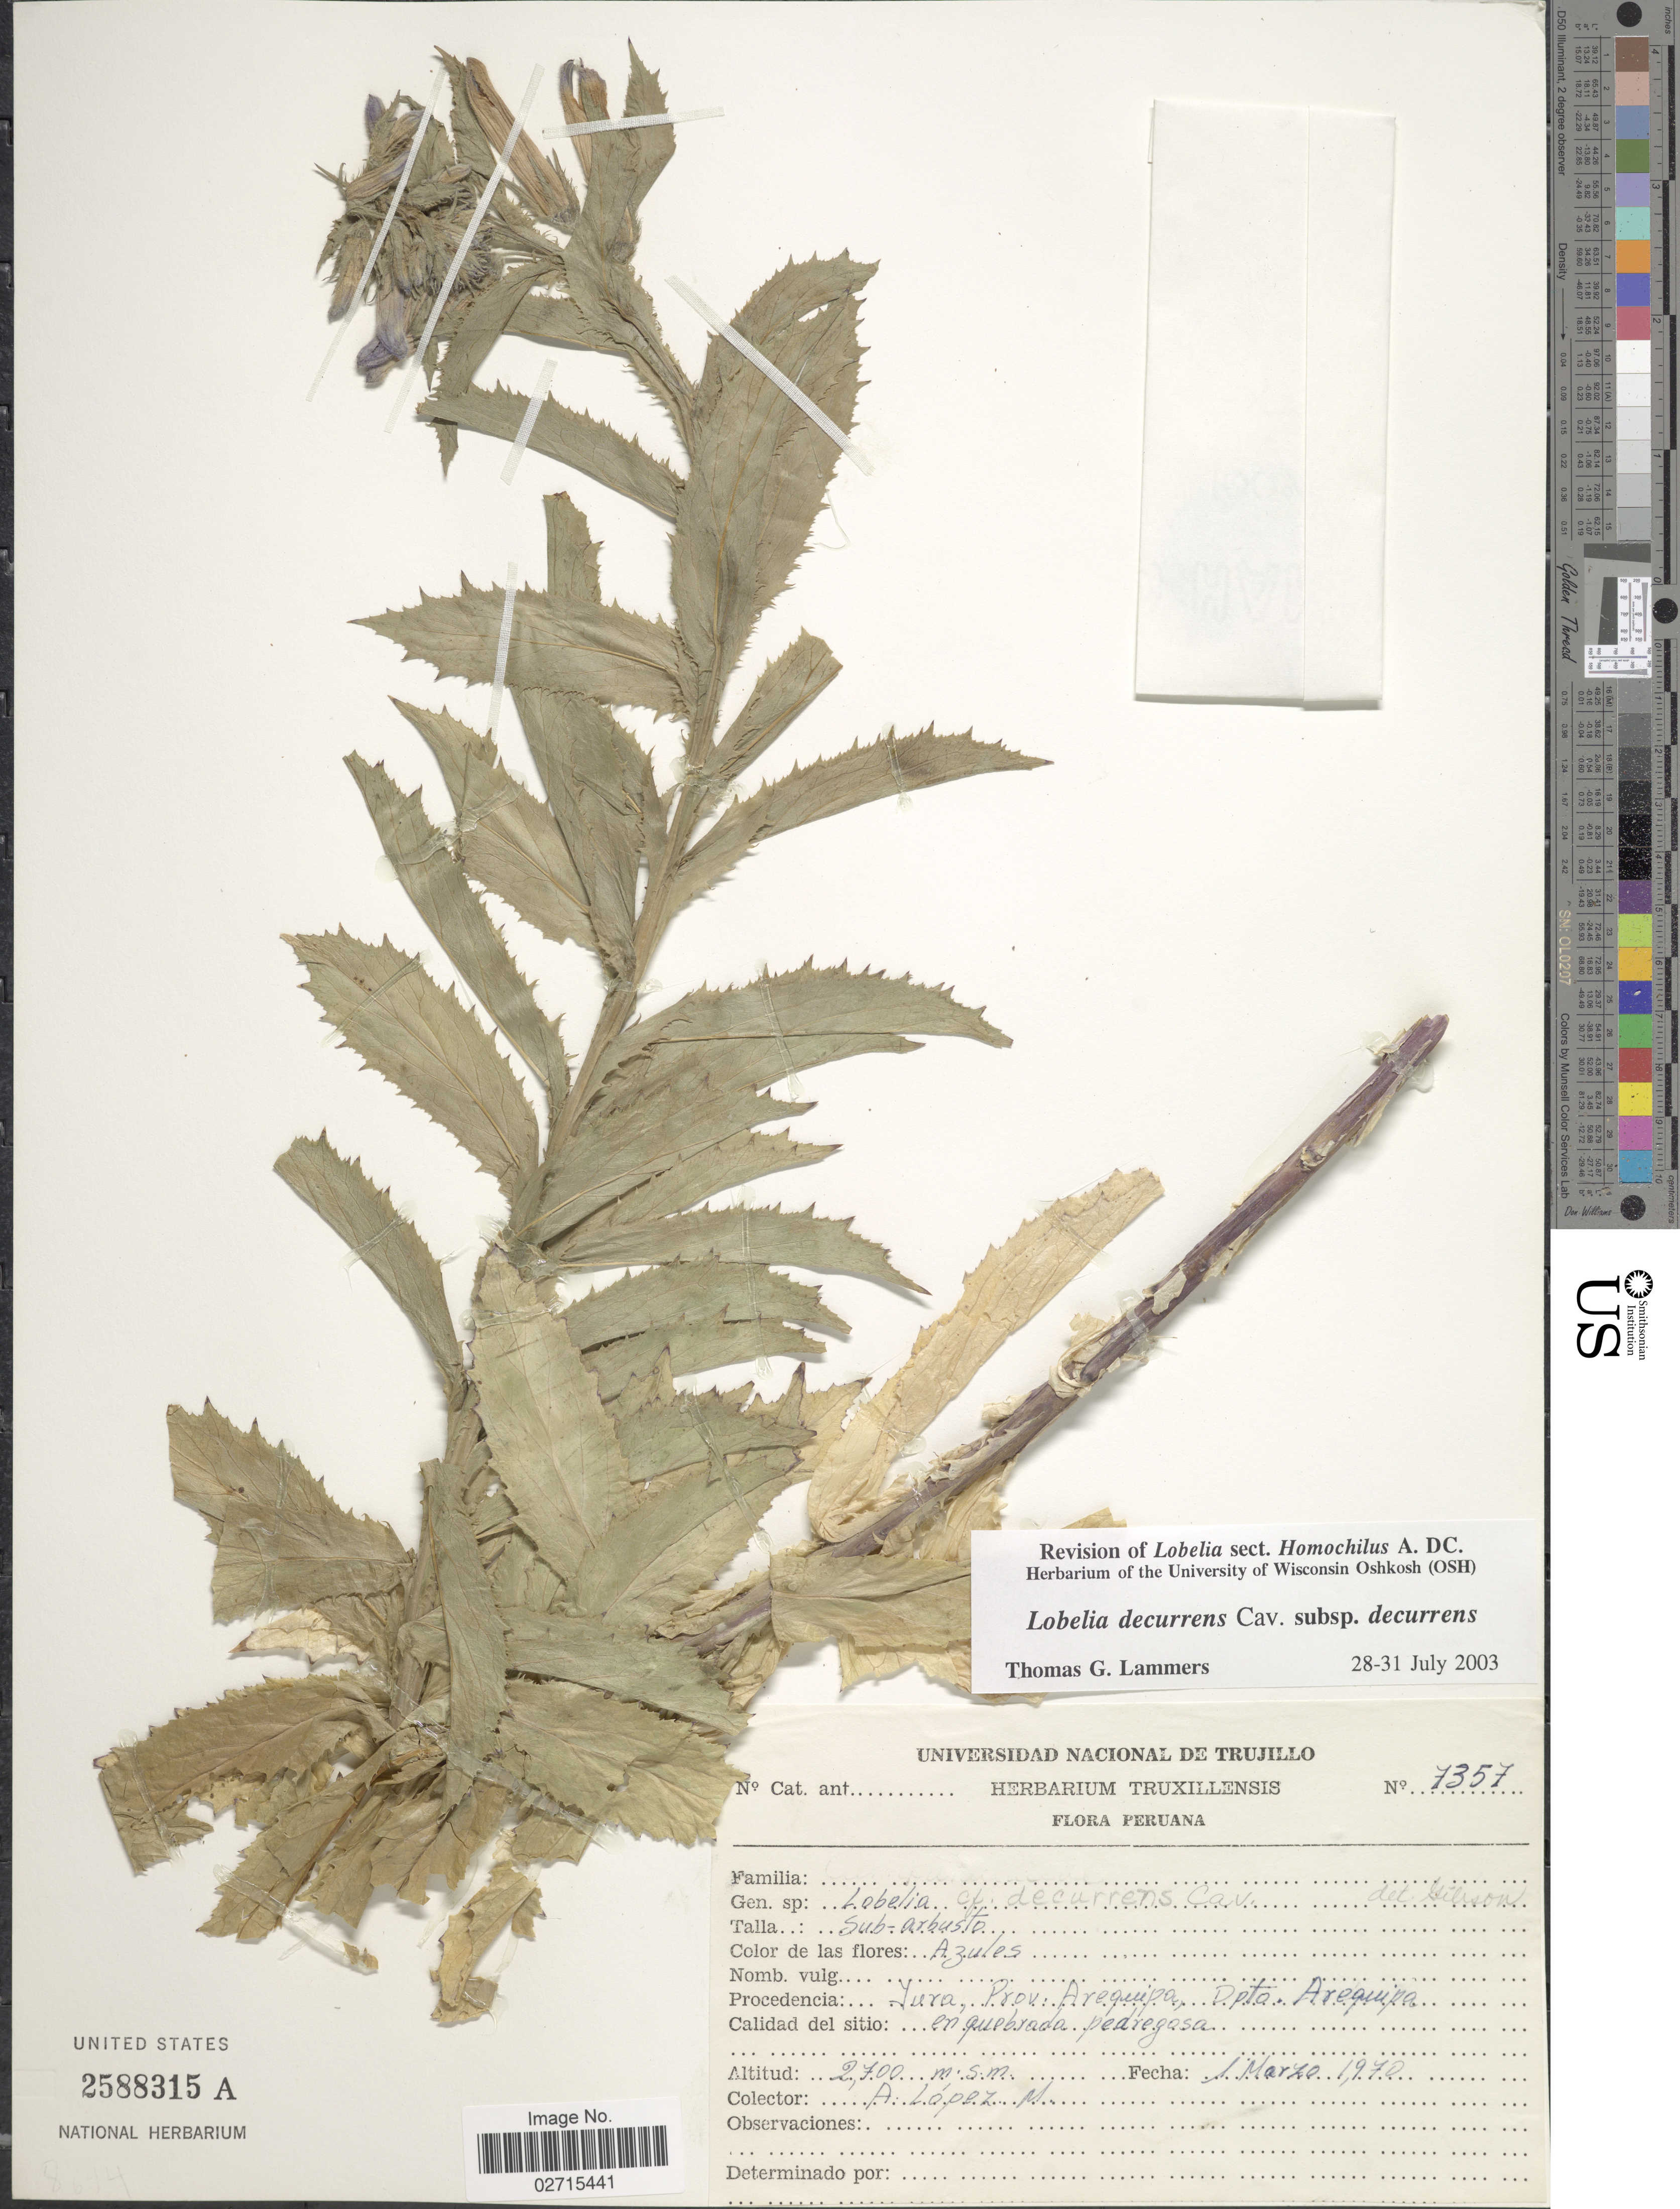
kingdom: Plantae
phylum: Tracheophyta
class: Magnoliopsida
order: Asterales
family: Campanulaceae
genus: Lobelia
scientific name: Lobelia decurrens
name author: Cav.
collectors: A. López M.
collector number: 1357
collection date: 1970-03-01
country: Peru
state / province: Arequipa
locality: Jura, Dpto Arequipa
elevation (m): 2700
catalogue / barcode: US 2588315A